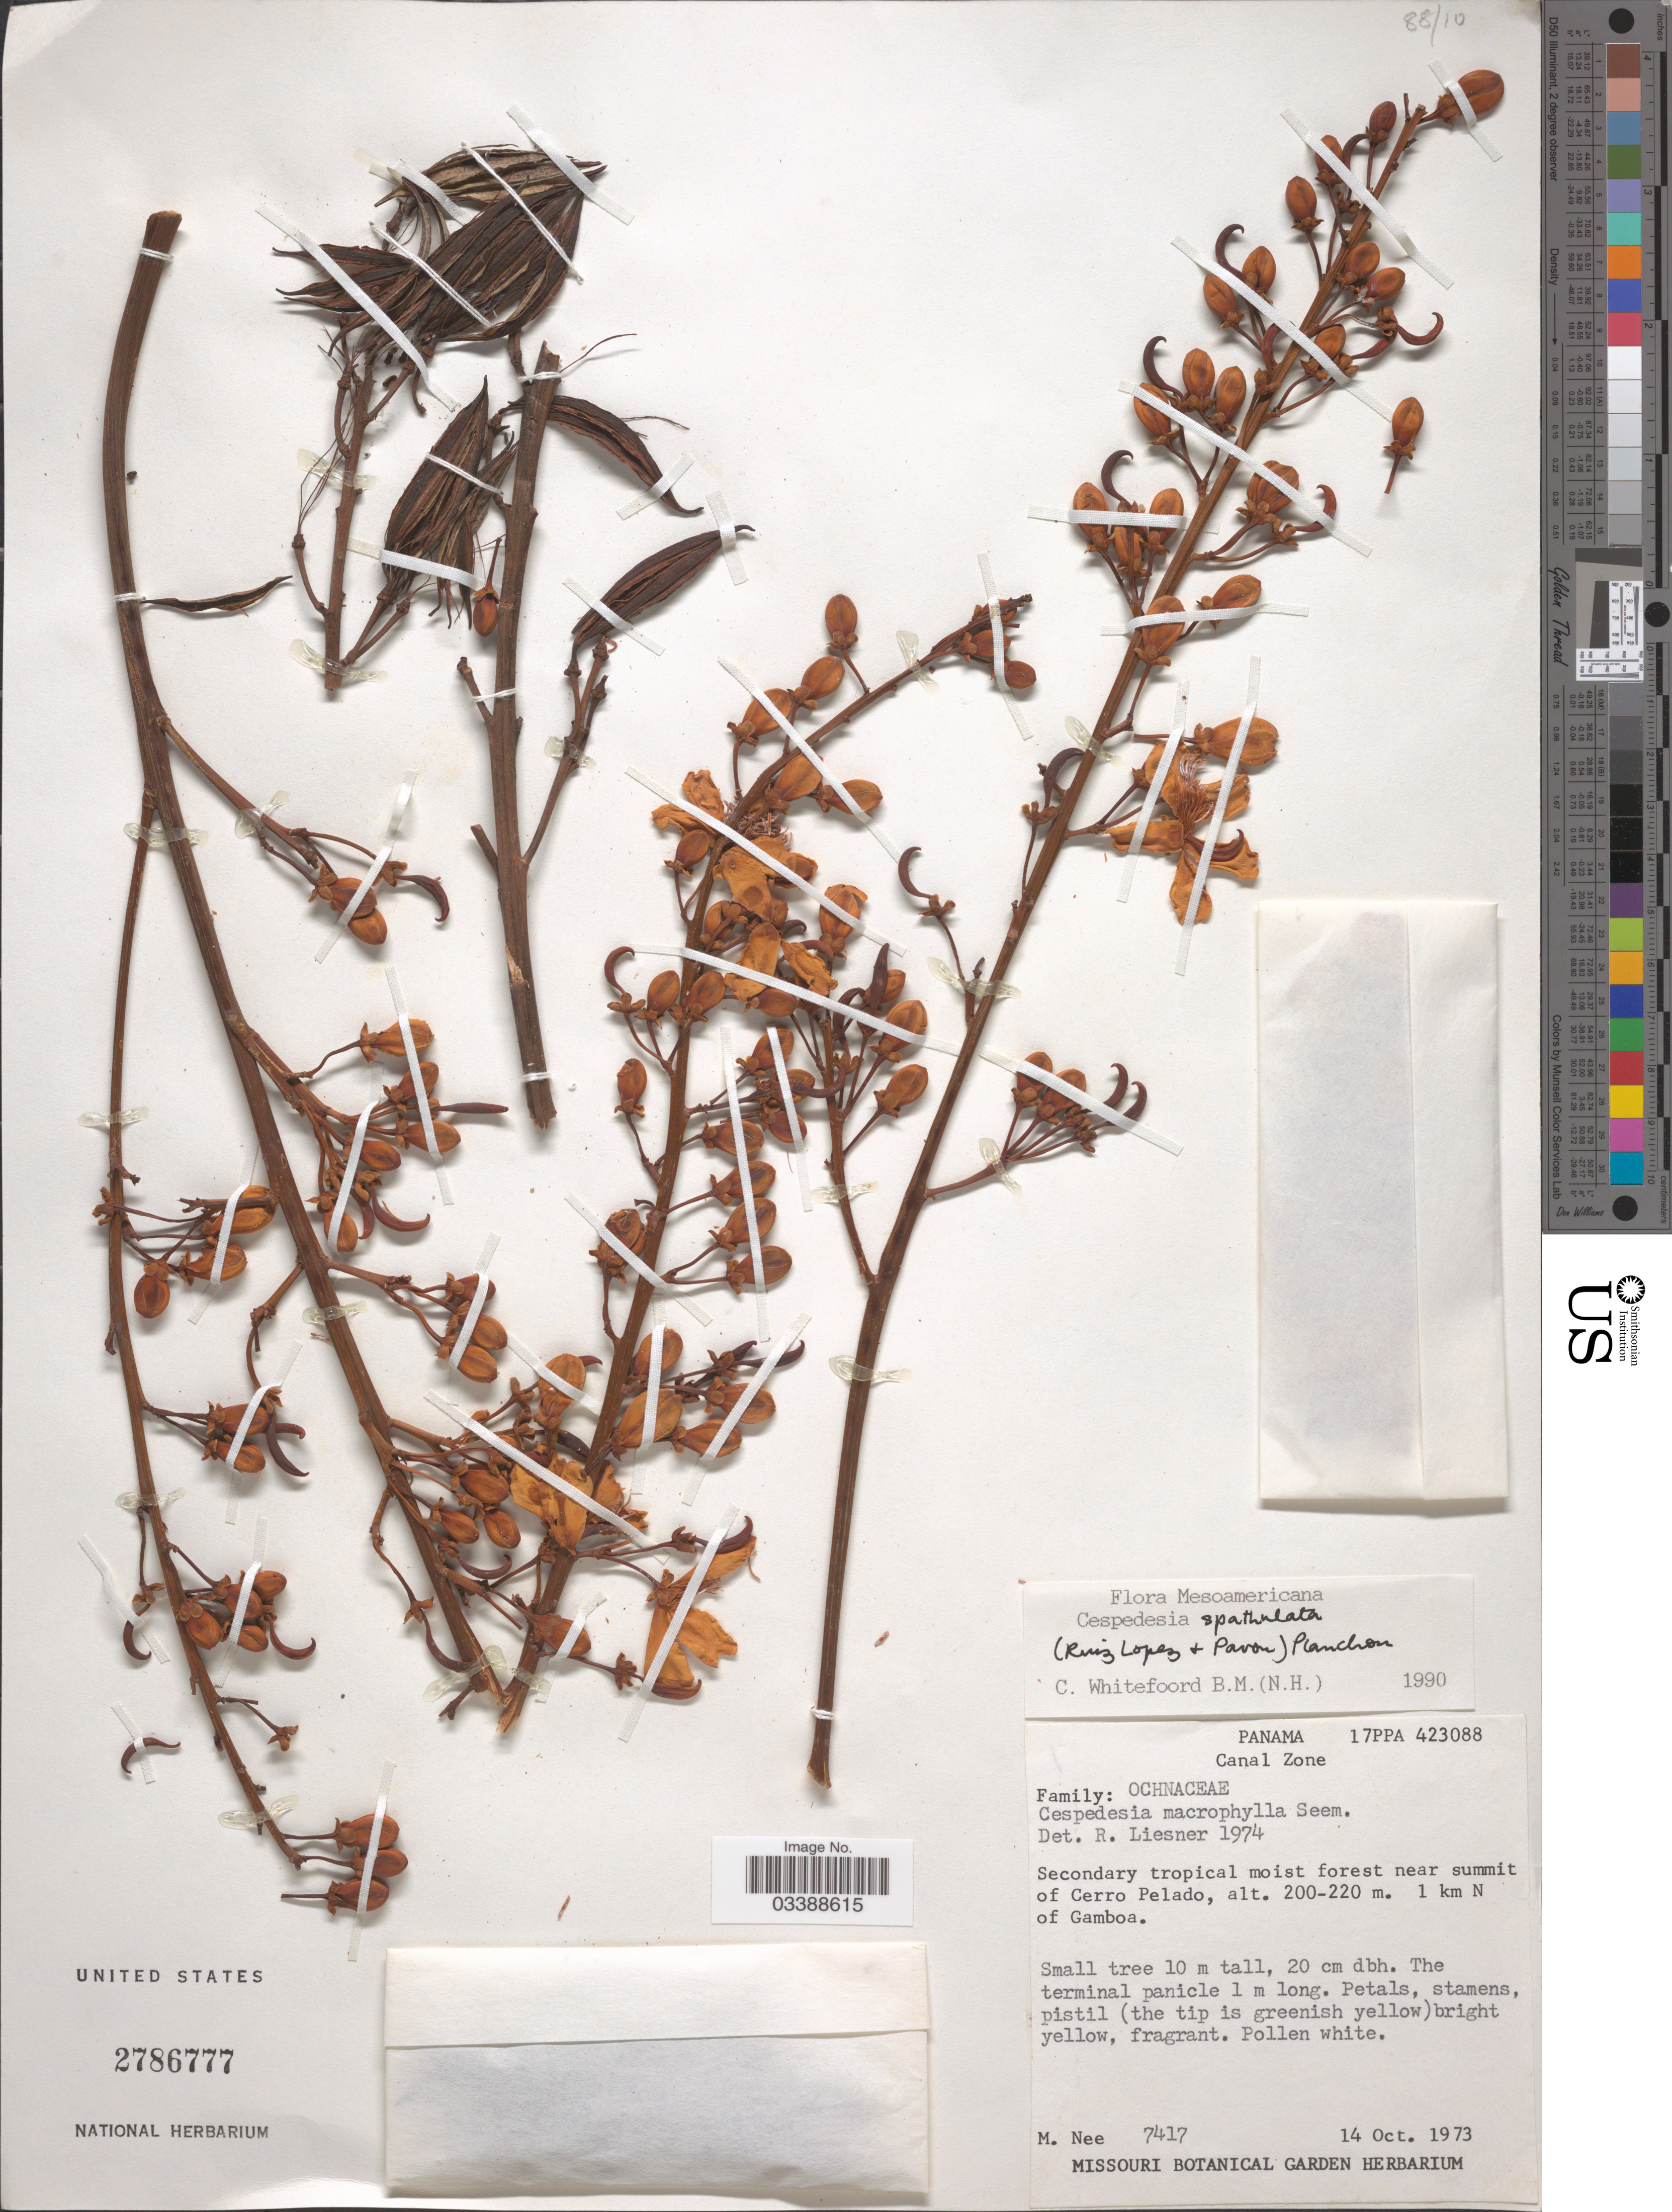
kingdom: Plantae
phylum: Tracheophyta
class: Magnoliopsida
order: Malpighiales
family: Ochnaceae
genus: Cespedesia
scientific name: Cespedesia spathulata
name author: (Ruiz & Pav.) Planch.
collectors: M. Nee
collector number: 7417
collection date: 1973-10-14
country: Panama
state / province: Colón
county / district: Canal Zone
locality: Canal Zone. Secondary tropical moist forest near summit of Cerro Pelado. 1 km N of Gamboa.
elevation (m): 200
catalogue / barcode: US 2786777